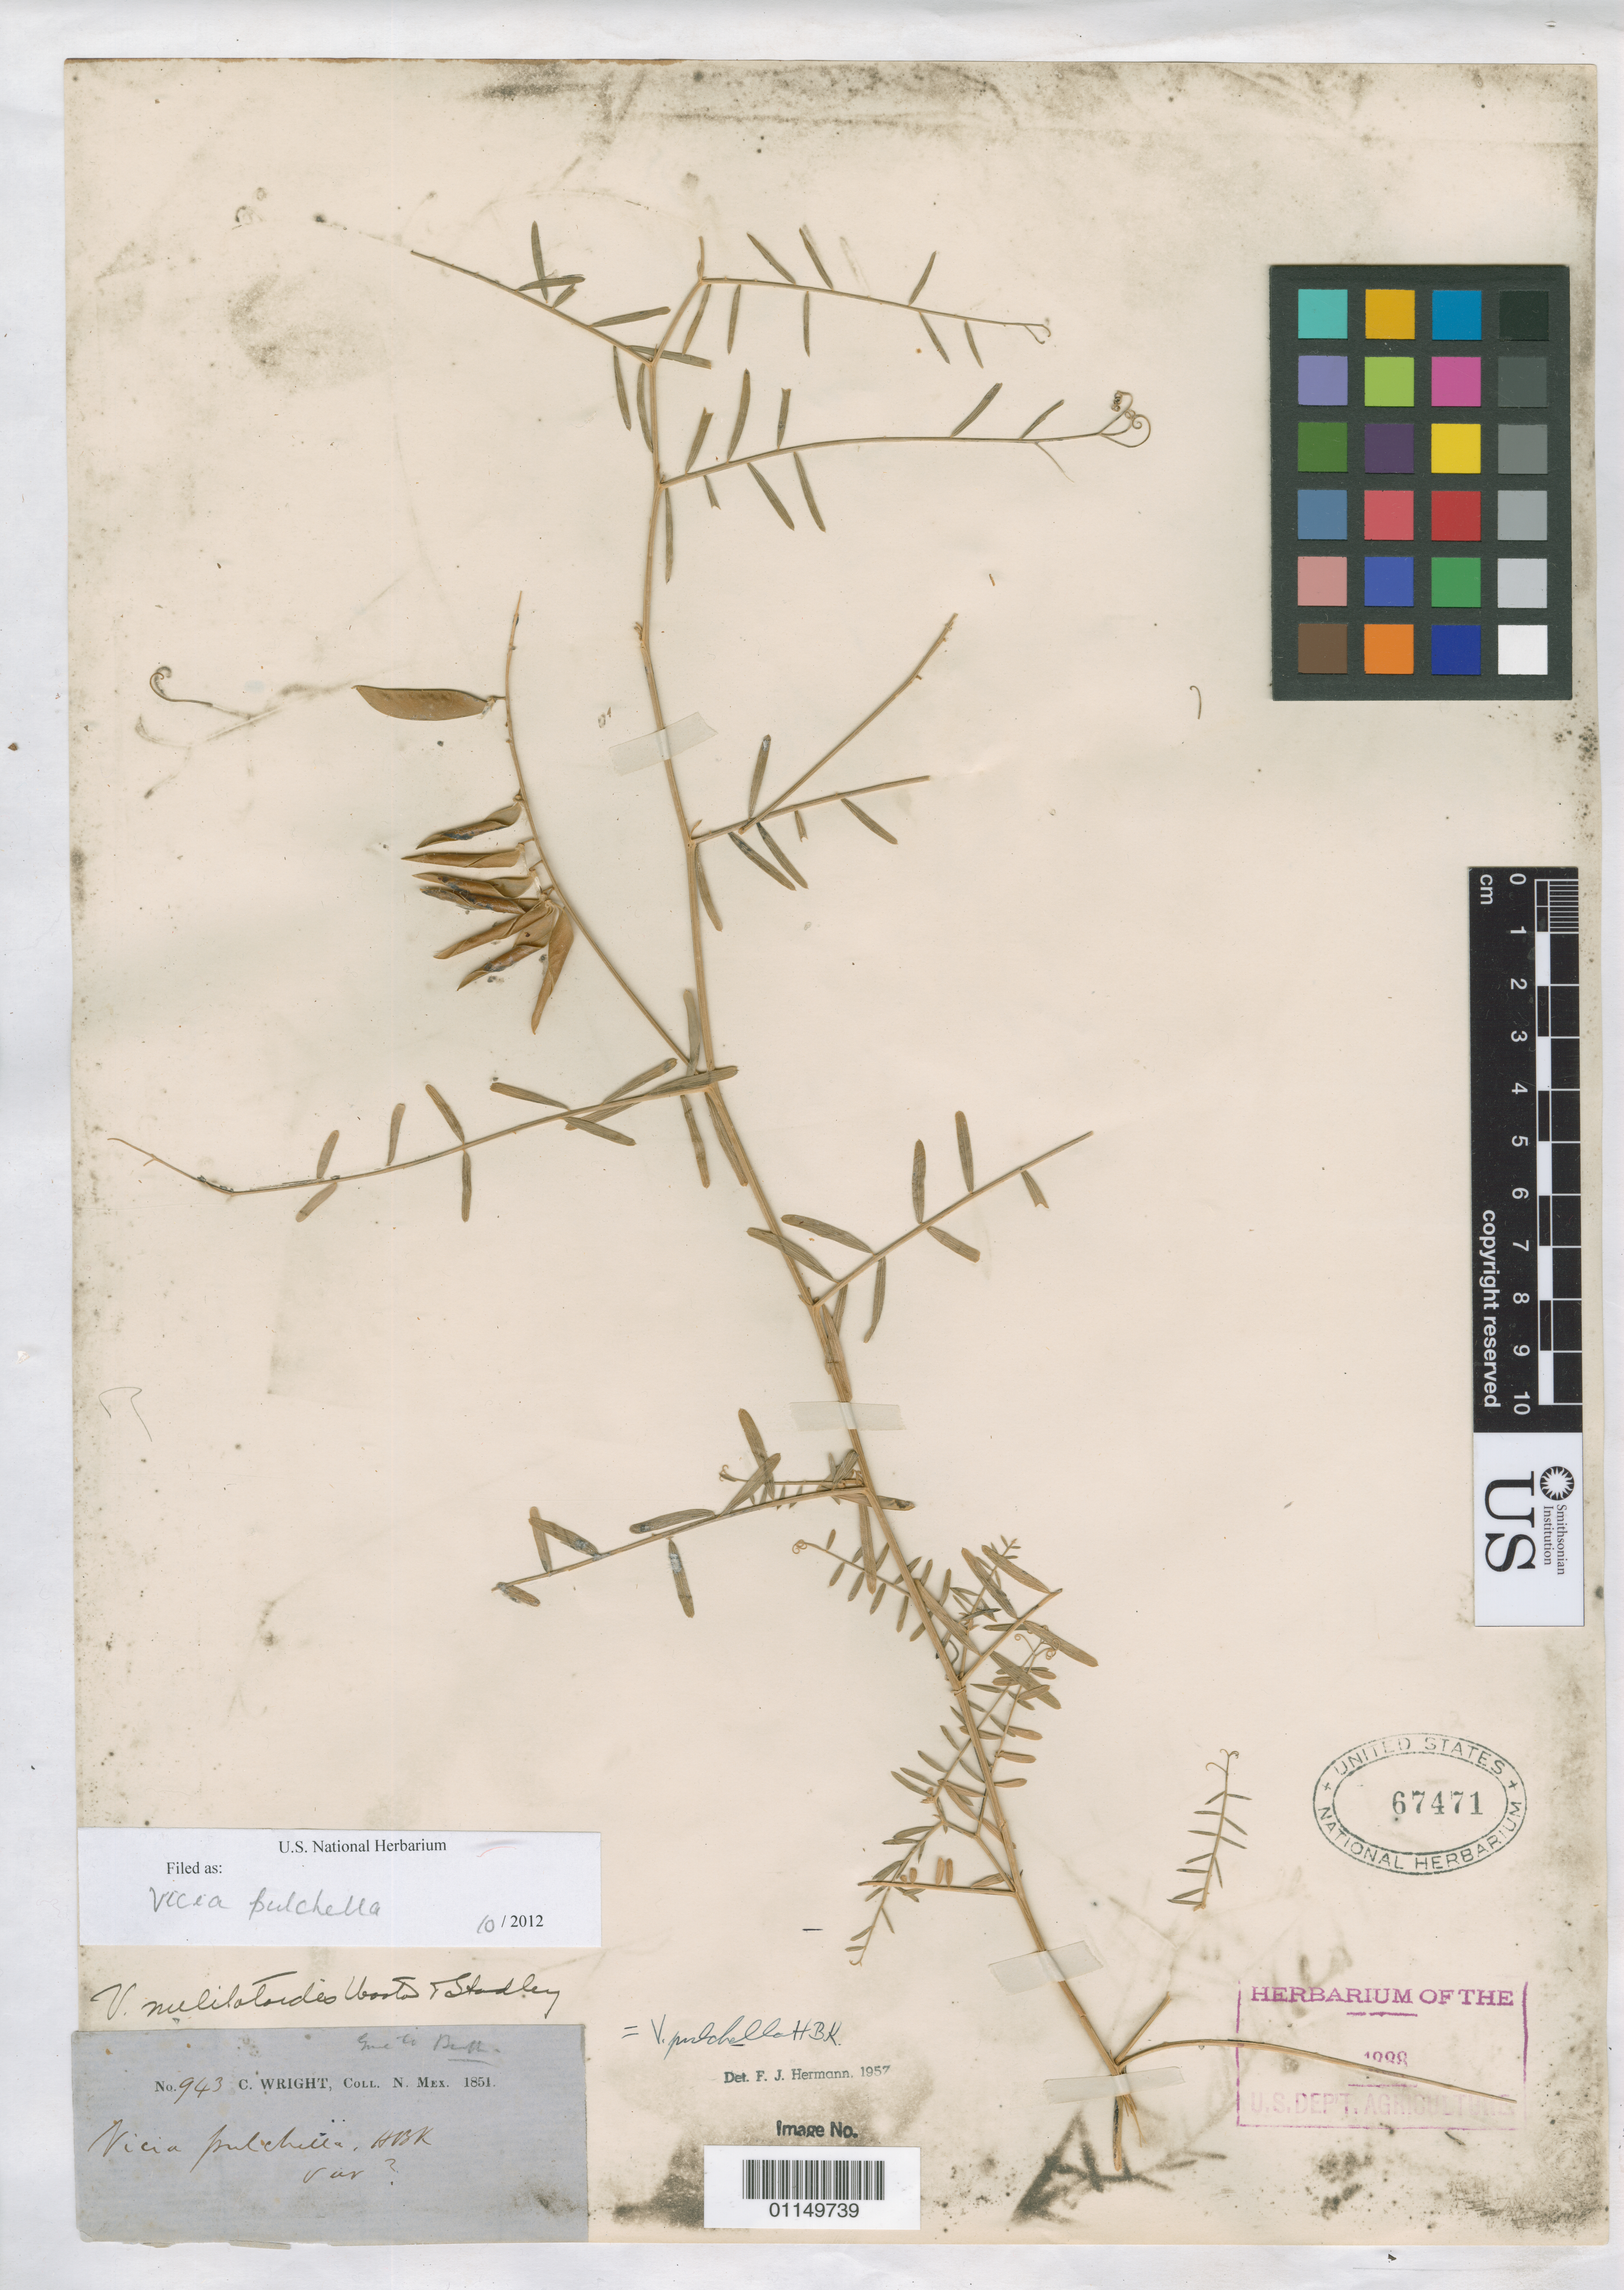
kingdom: Plantae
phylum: Tracheophyta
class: Magnoliopsida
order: Fabales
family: Fabaceae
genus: Vicia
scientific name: Vicia pulchella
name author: Kunth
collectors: C. Wright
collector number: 943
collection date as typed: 1851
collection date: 1851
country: United States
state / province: New Mexico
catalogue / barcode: US 67471